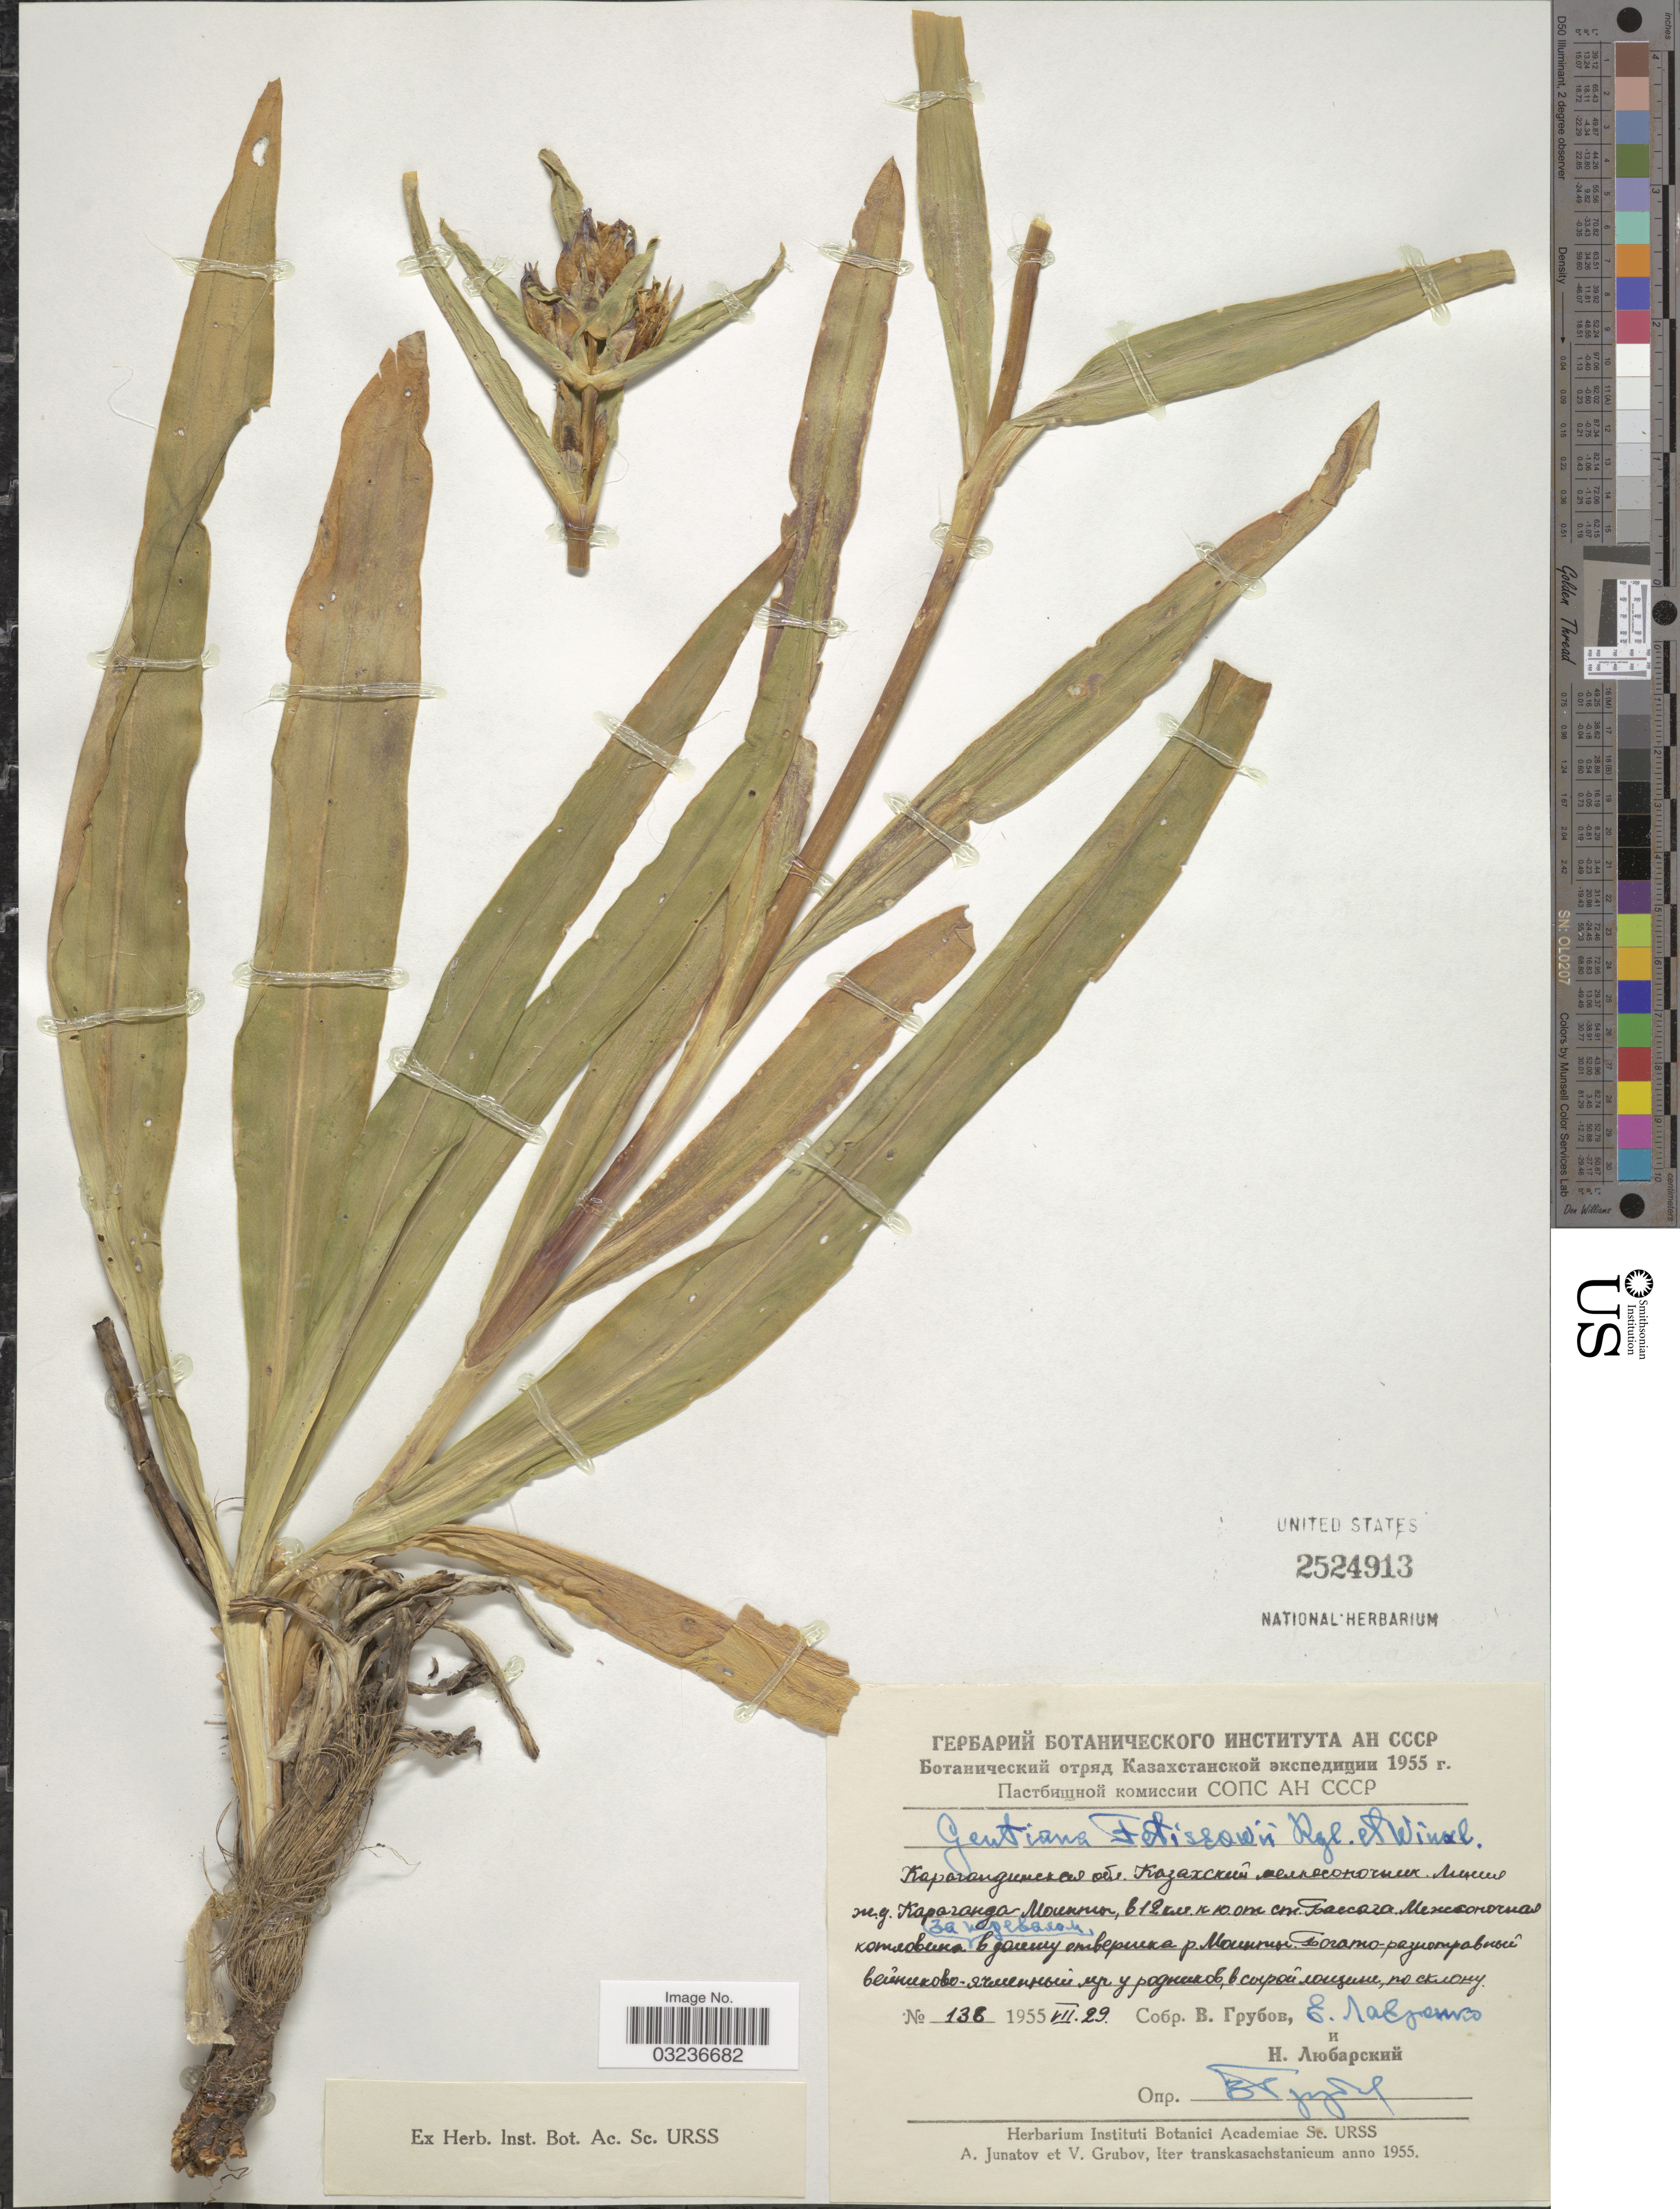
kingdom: Plantae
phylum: Tracheophyta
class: Magnoliopsida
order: Gentianales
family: Gentianaceae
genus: Gentiana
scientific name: Gentiana fetisowii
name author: Regel & C. Winkl.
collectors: V. Grubov, E. Lavrenko & N. Lubarskiy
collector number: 138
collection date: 1955-07-29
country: Kazakhstan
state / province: Qaraghandy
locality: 12 km S of village Bassaga.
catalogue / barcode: US 2524913